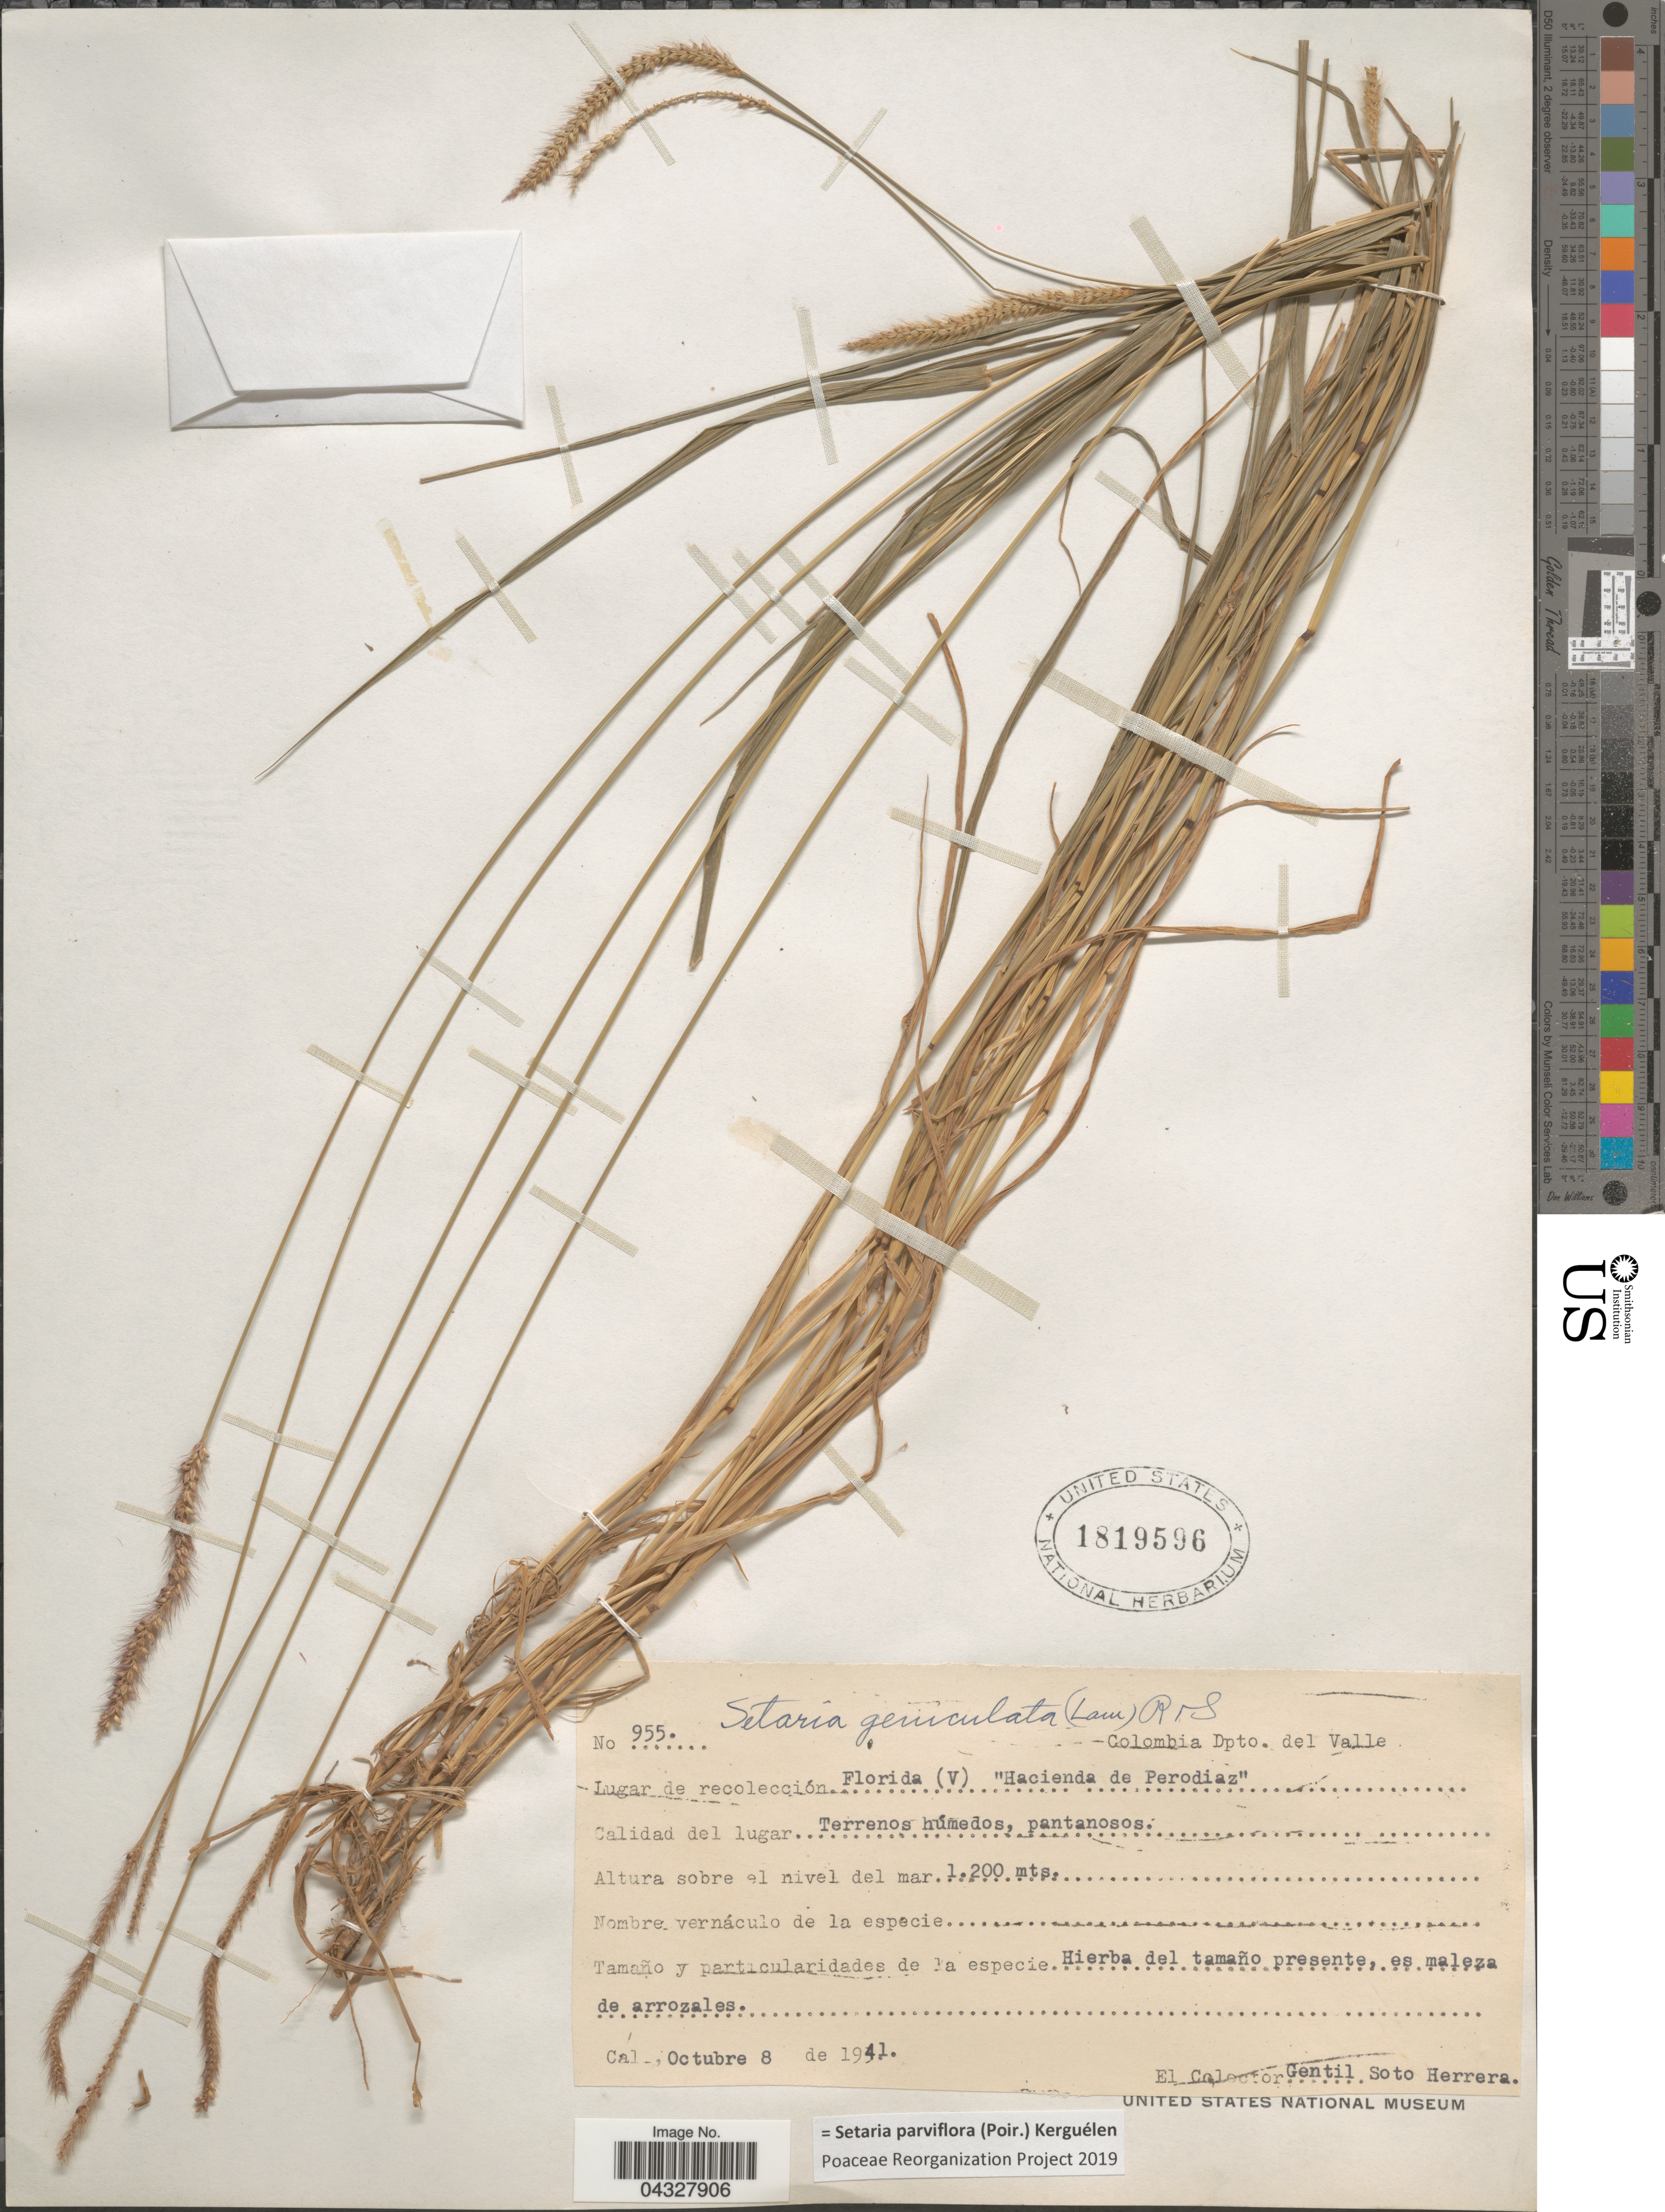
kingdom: Plantae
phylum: Tracheophyta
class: Liliopsida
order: Poales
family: Poaceae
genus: Setaria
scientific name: Setaria parviflora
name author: (Poir.) Kerguélen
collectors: G. Soto Herrera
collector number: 955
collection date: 1941-10-08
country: Colombia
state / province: Valle del Cauca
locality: Dpto. del Valle. Florida (V). "Hacienda de Perodiaz".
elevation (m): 1200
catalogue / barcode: US 1819596